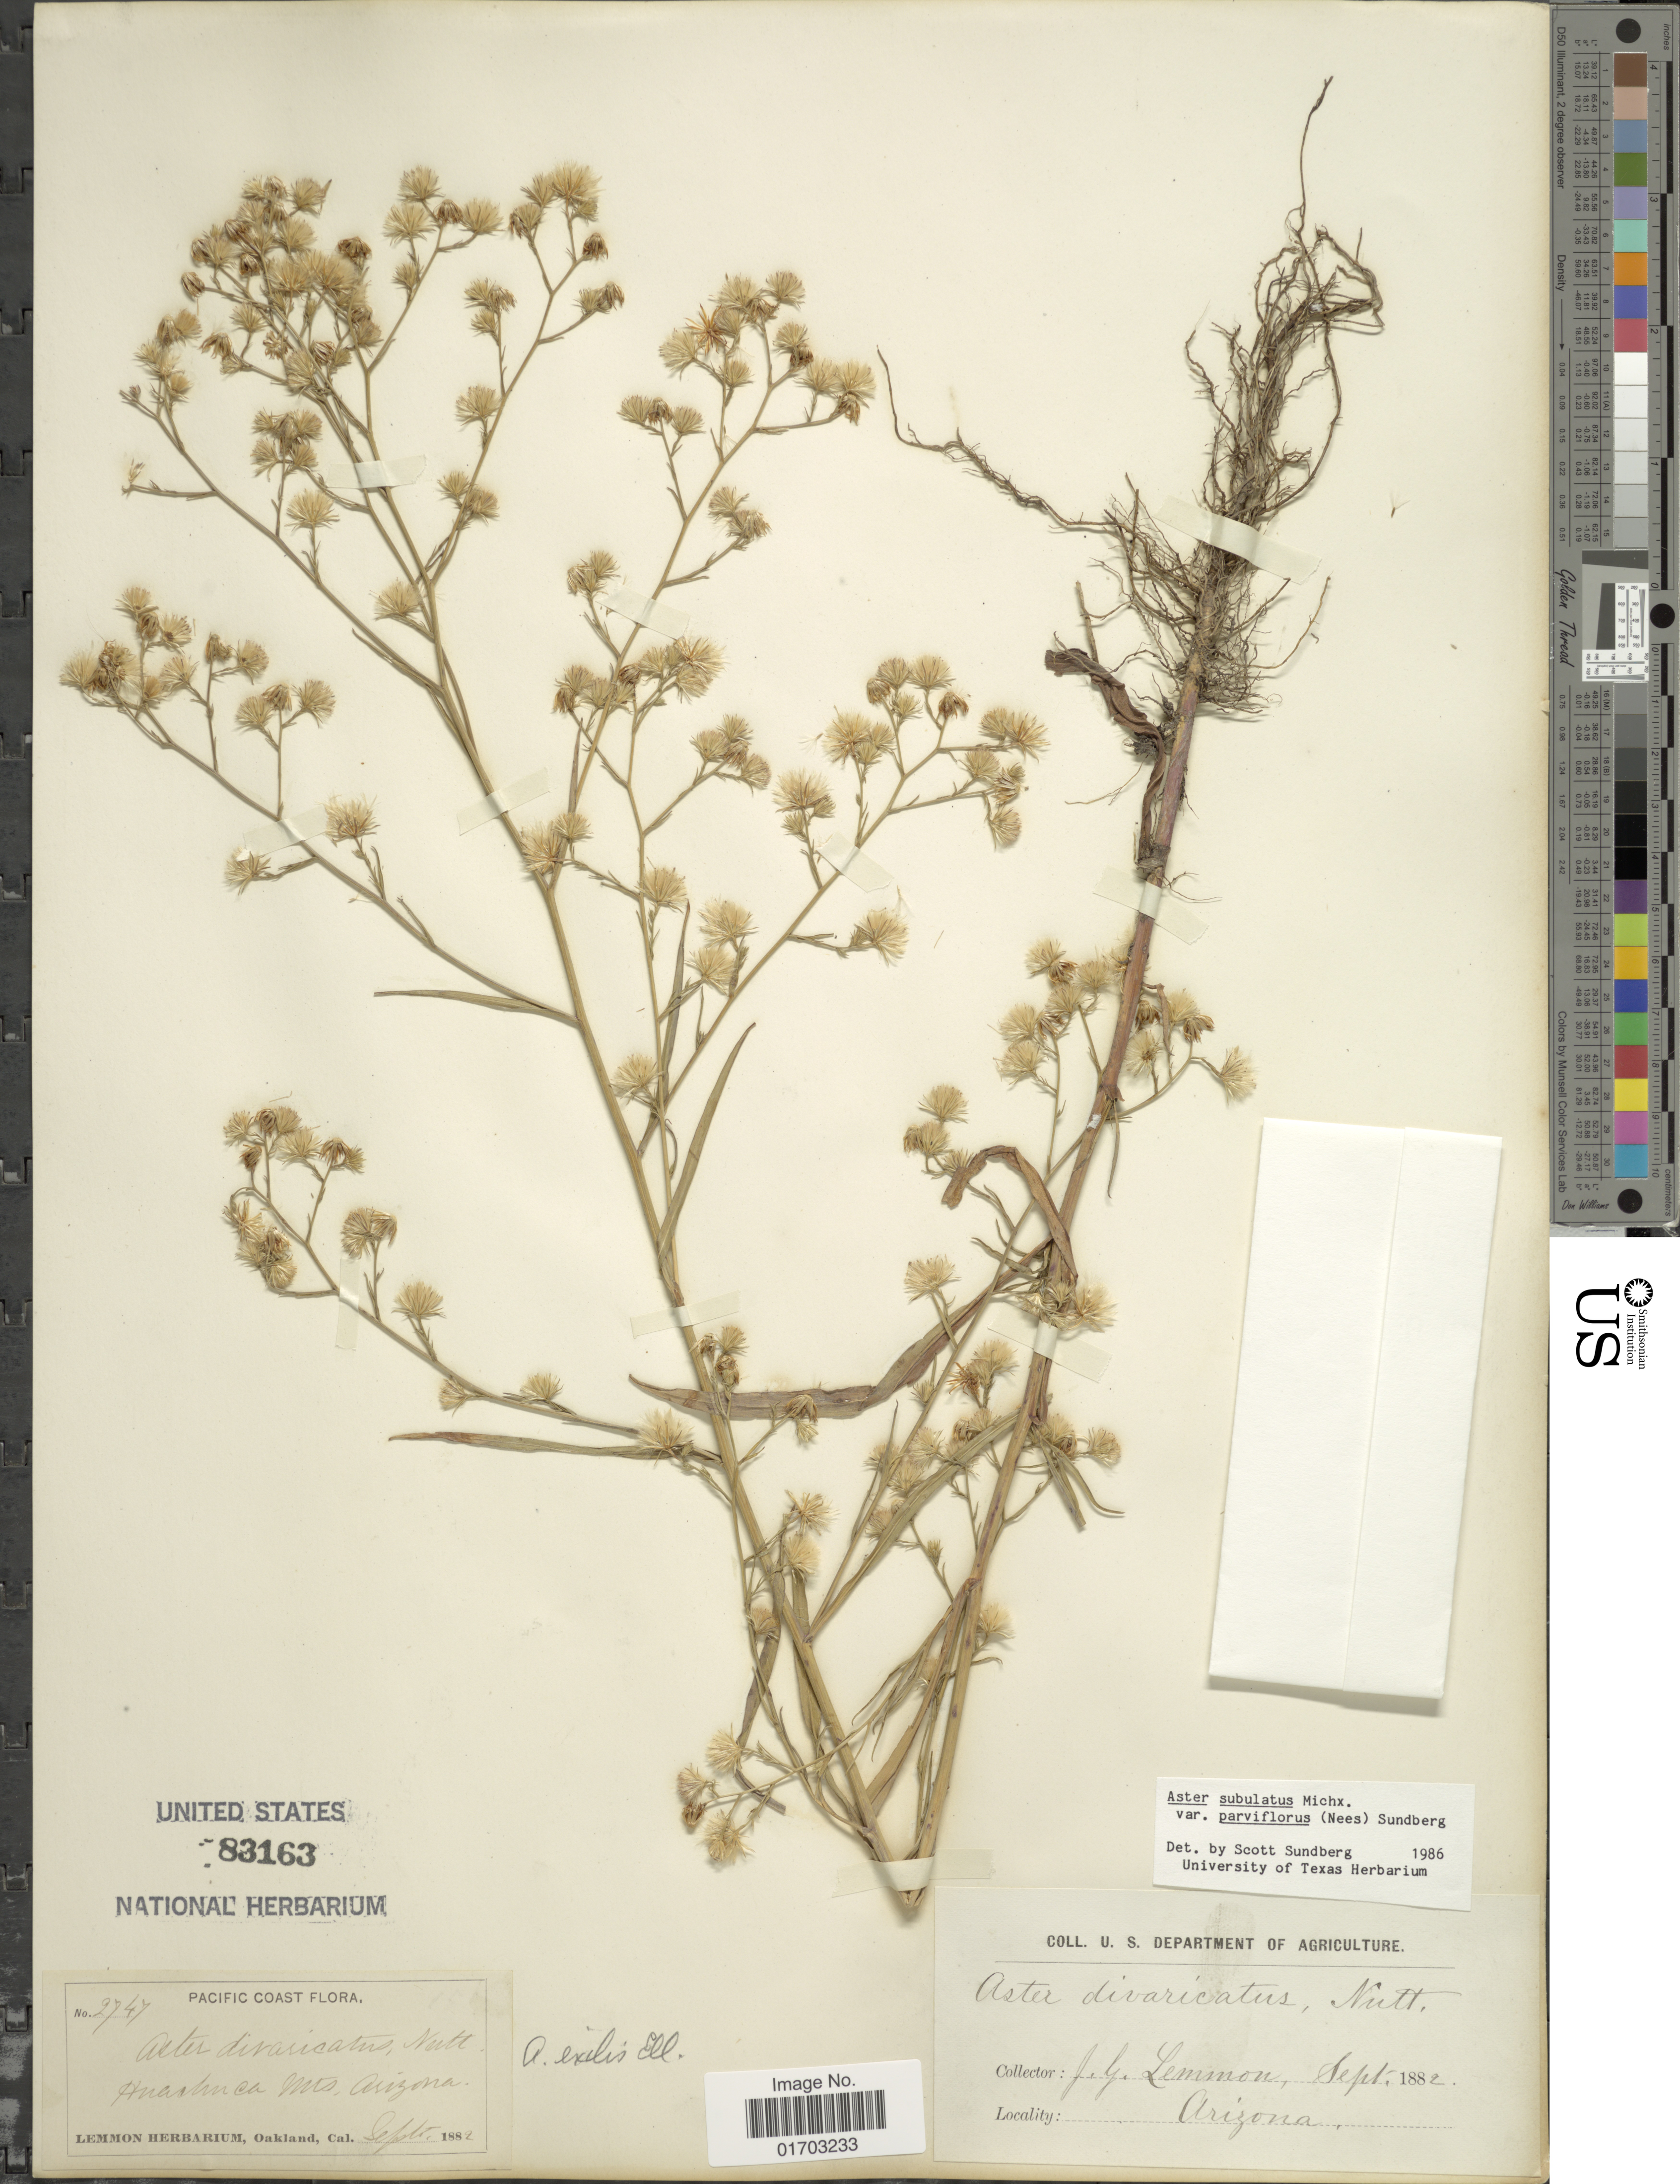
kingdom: Plantae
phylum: Tracheophyta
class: Magnoliopsida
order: Asterales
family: Asteraceae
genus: Symphyotrichum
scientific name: Symphyotrichum subulatum var. parviflorum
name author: (Nees) S.D. Sundb.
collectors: J. Lemmon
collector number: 2747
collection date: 1882-09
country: United States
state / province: Arizona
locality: Huachuca Mts.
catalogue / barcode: US 83163